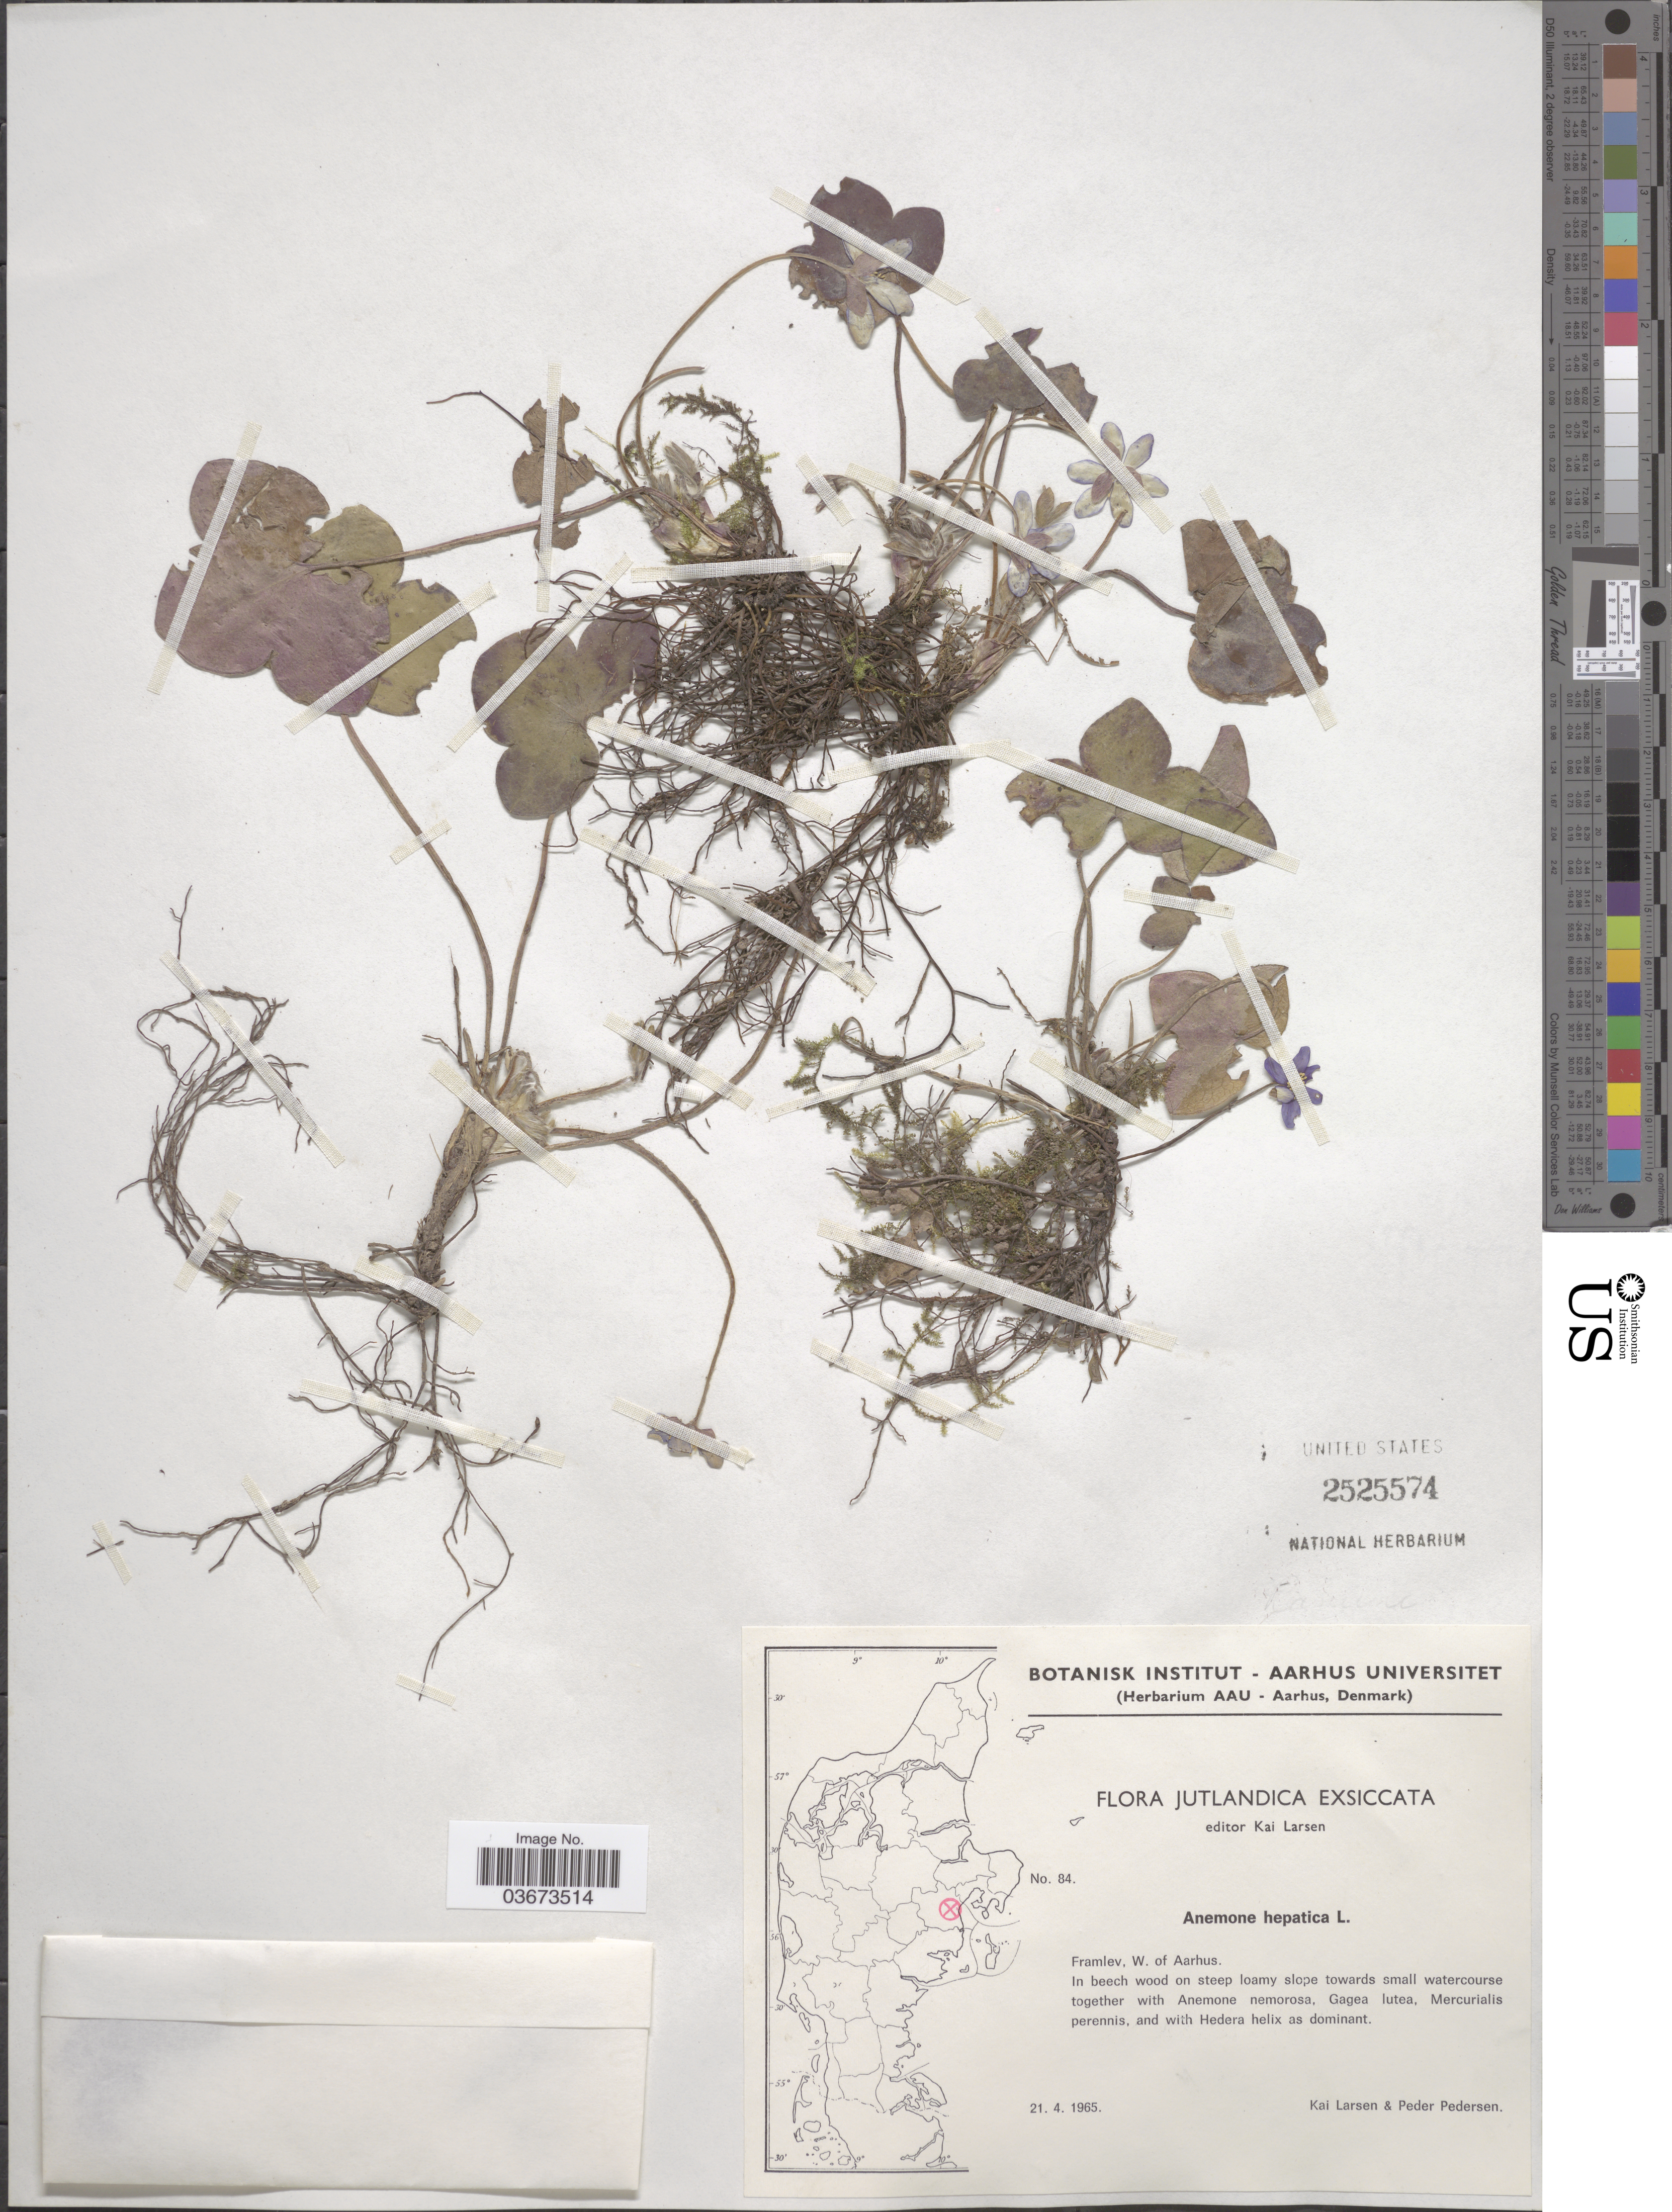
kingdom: Plantae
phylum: Tracheophyta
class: Magnoliopsida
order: Ranunculales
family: Ranunculaceae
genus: Anemone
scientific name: Anemone hepatica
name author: L.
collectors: K. Larsen & P. Pedersen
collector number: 84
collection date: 1965-04-21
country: Denmark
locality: Jutlandica. Framlev, W. of Aarhus.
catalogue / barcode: US 2525574